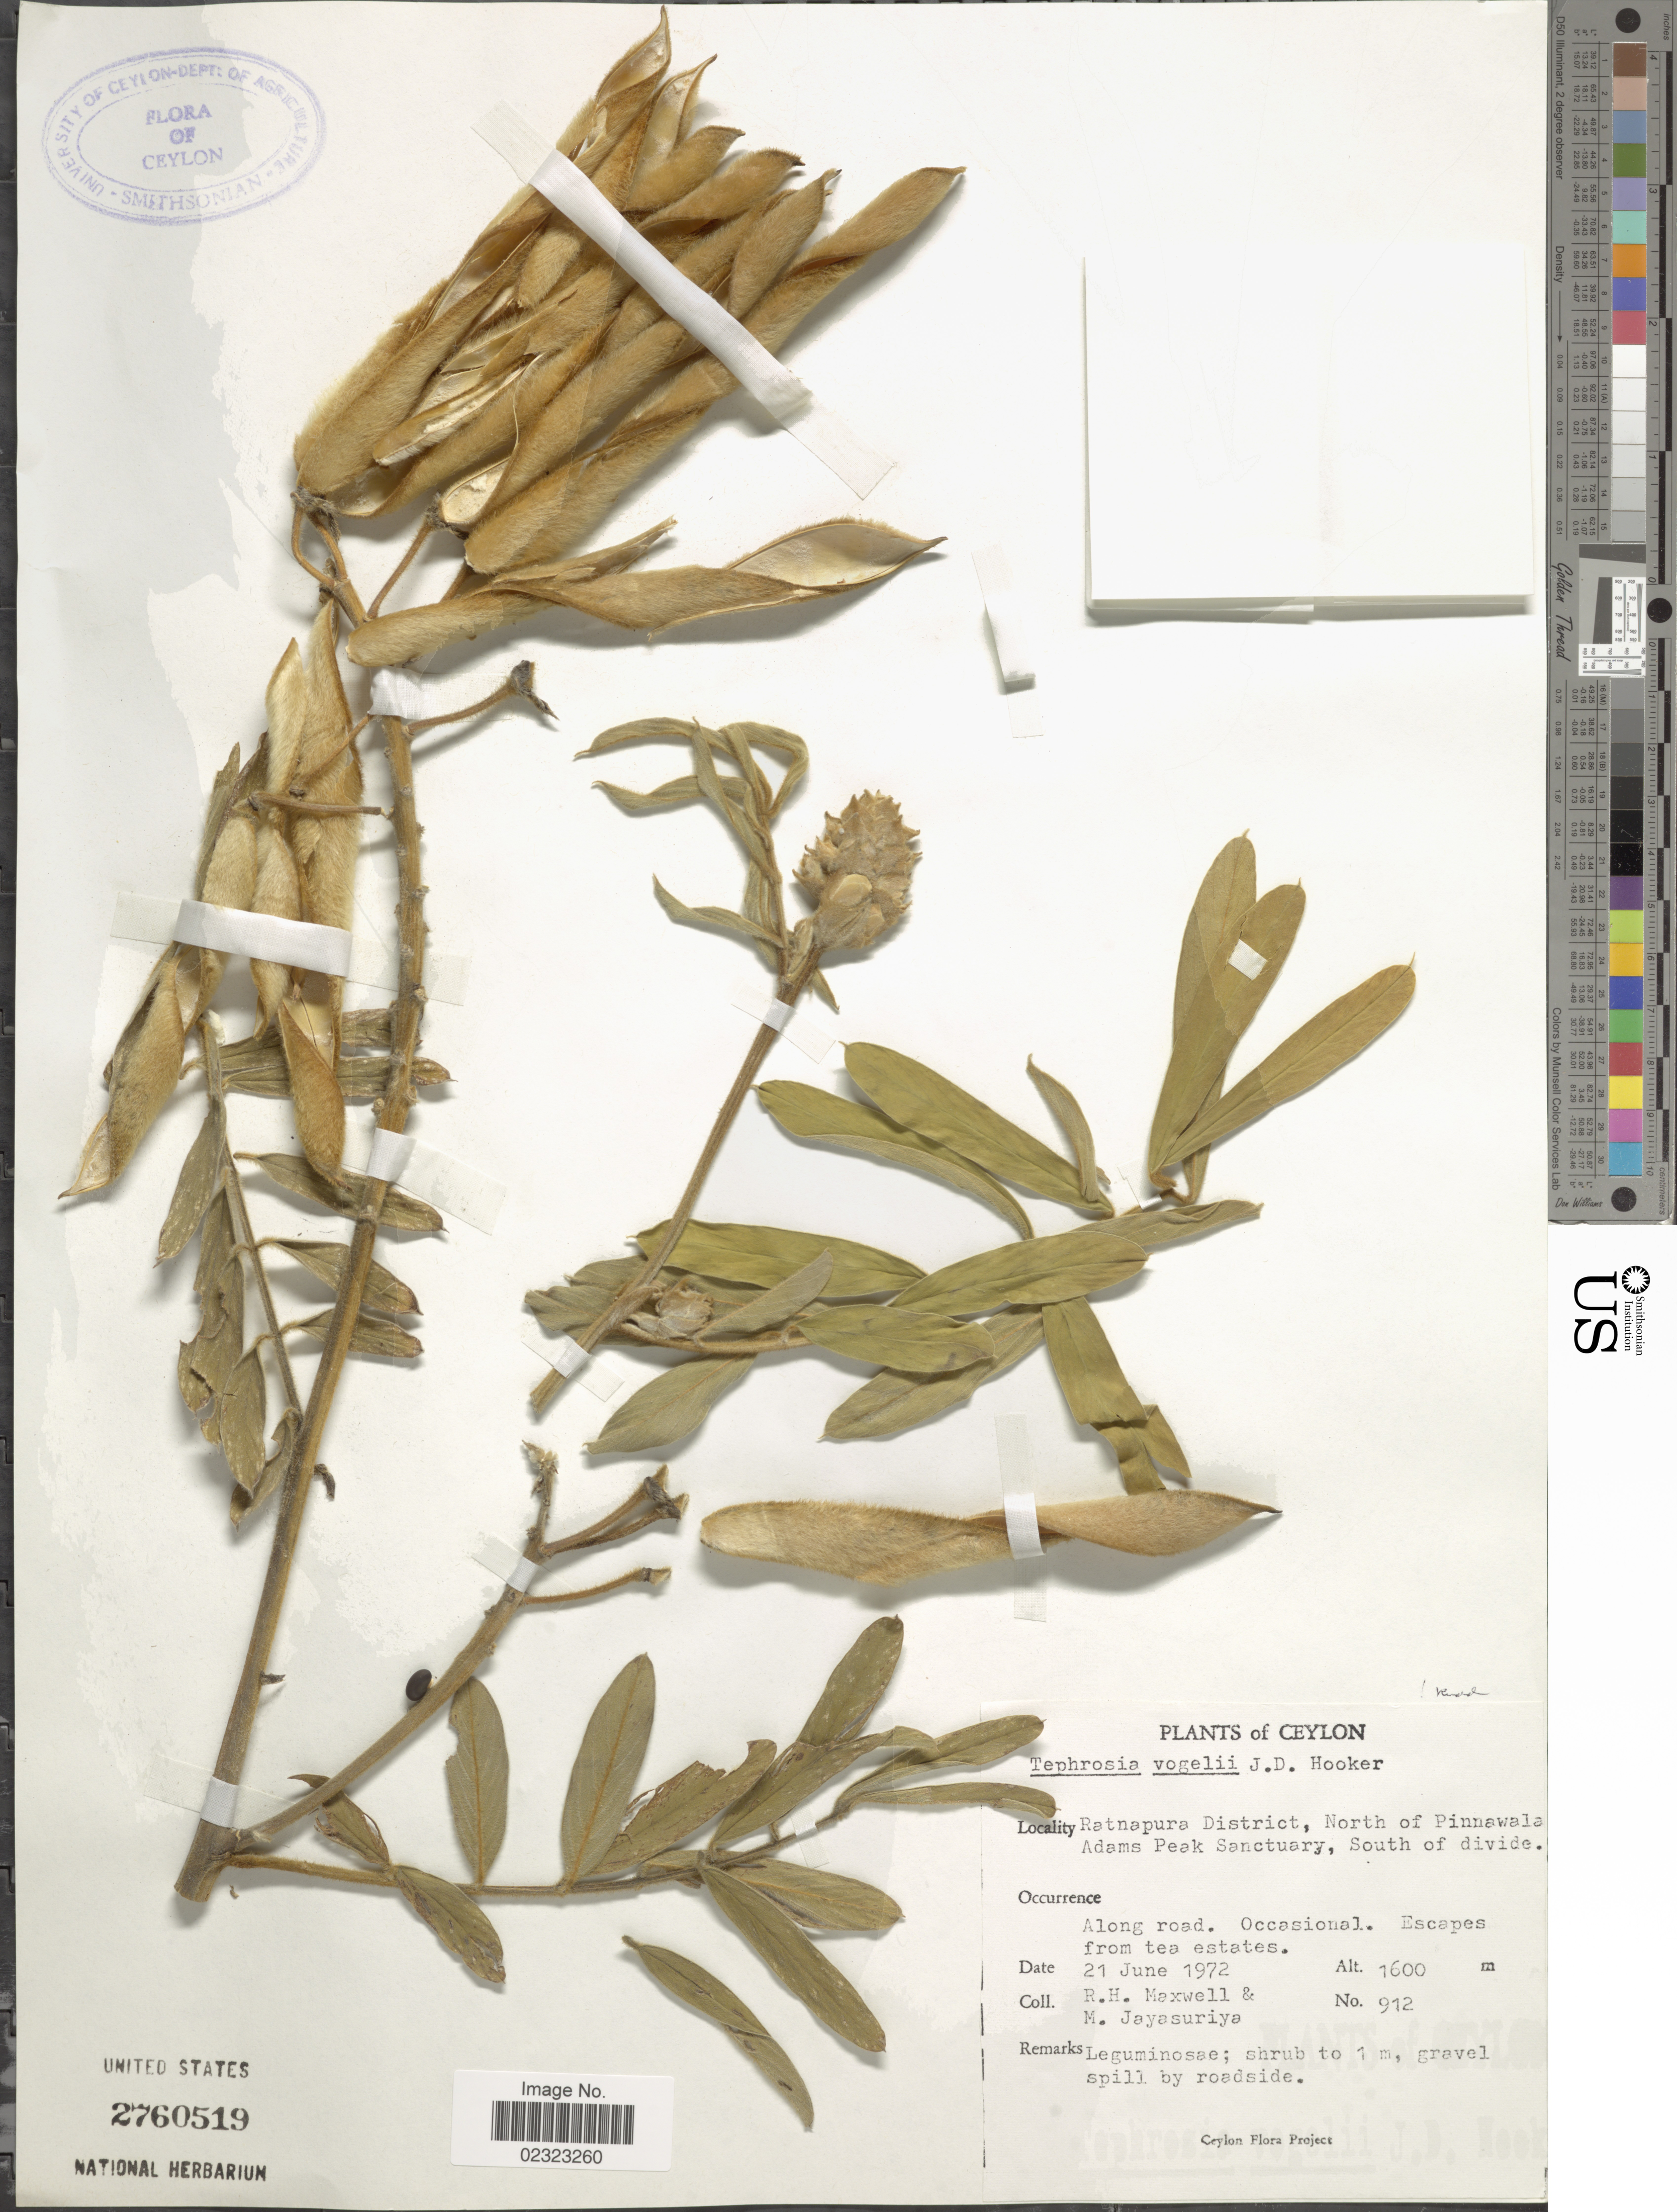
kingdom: Plantae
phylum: Tracheophyta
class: Magnoliopsida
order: Fabales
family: Fabaceae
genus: Tephrosia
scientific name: Tephrosia vogelii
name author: Hook. f.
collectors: R. Maxwell & M. Jayasuriya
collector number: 912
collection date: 1972-06-21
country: Sri Lanka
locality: Ceylon, Ratnapure District, North of Pinnawala, Adams Peak Sanctuary, South of divide, along road, occasional, escapes from tea estates.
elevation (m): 1600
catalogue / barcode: US 2760519